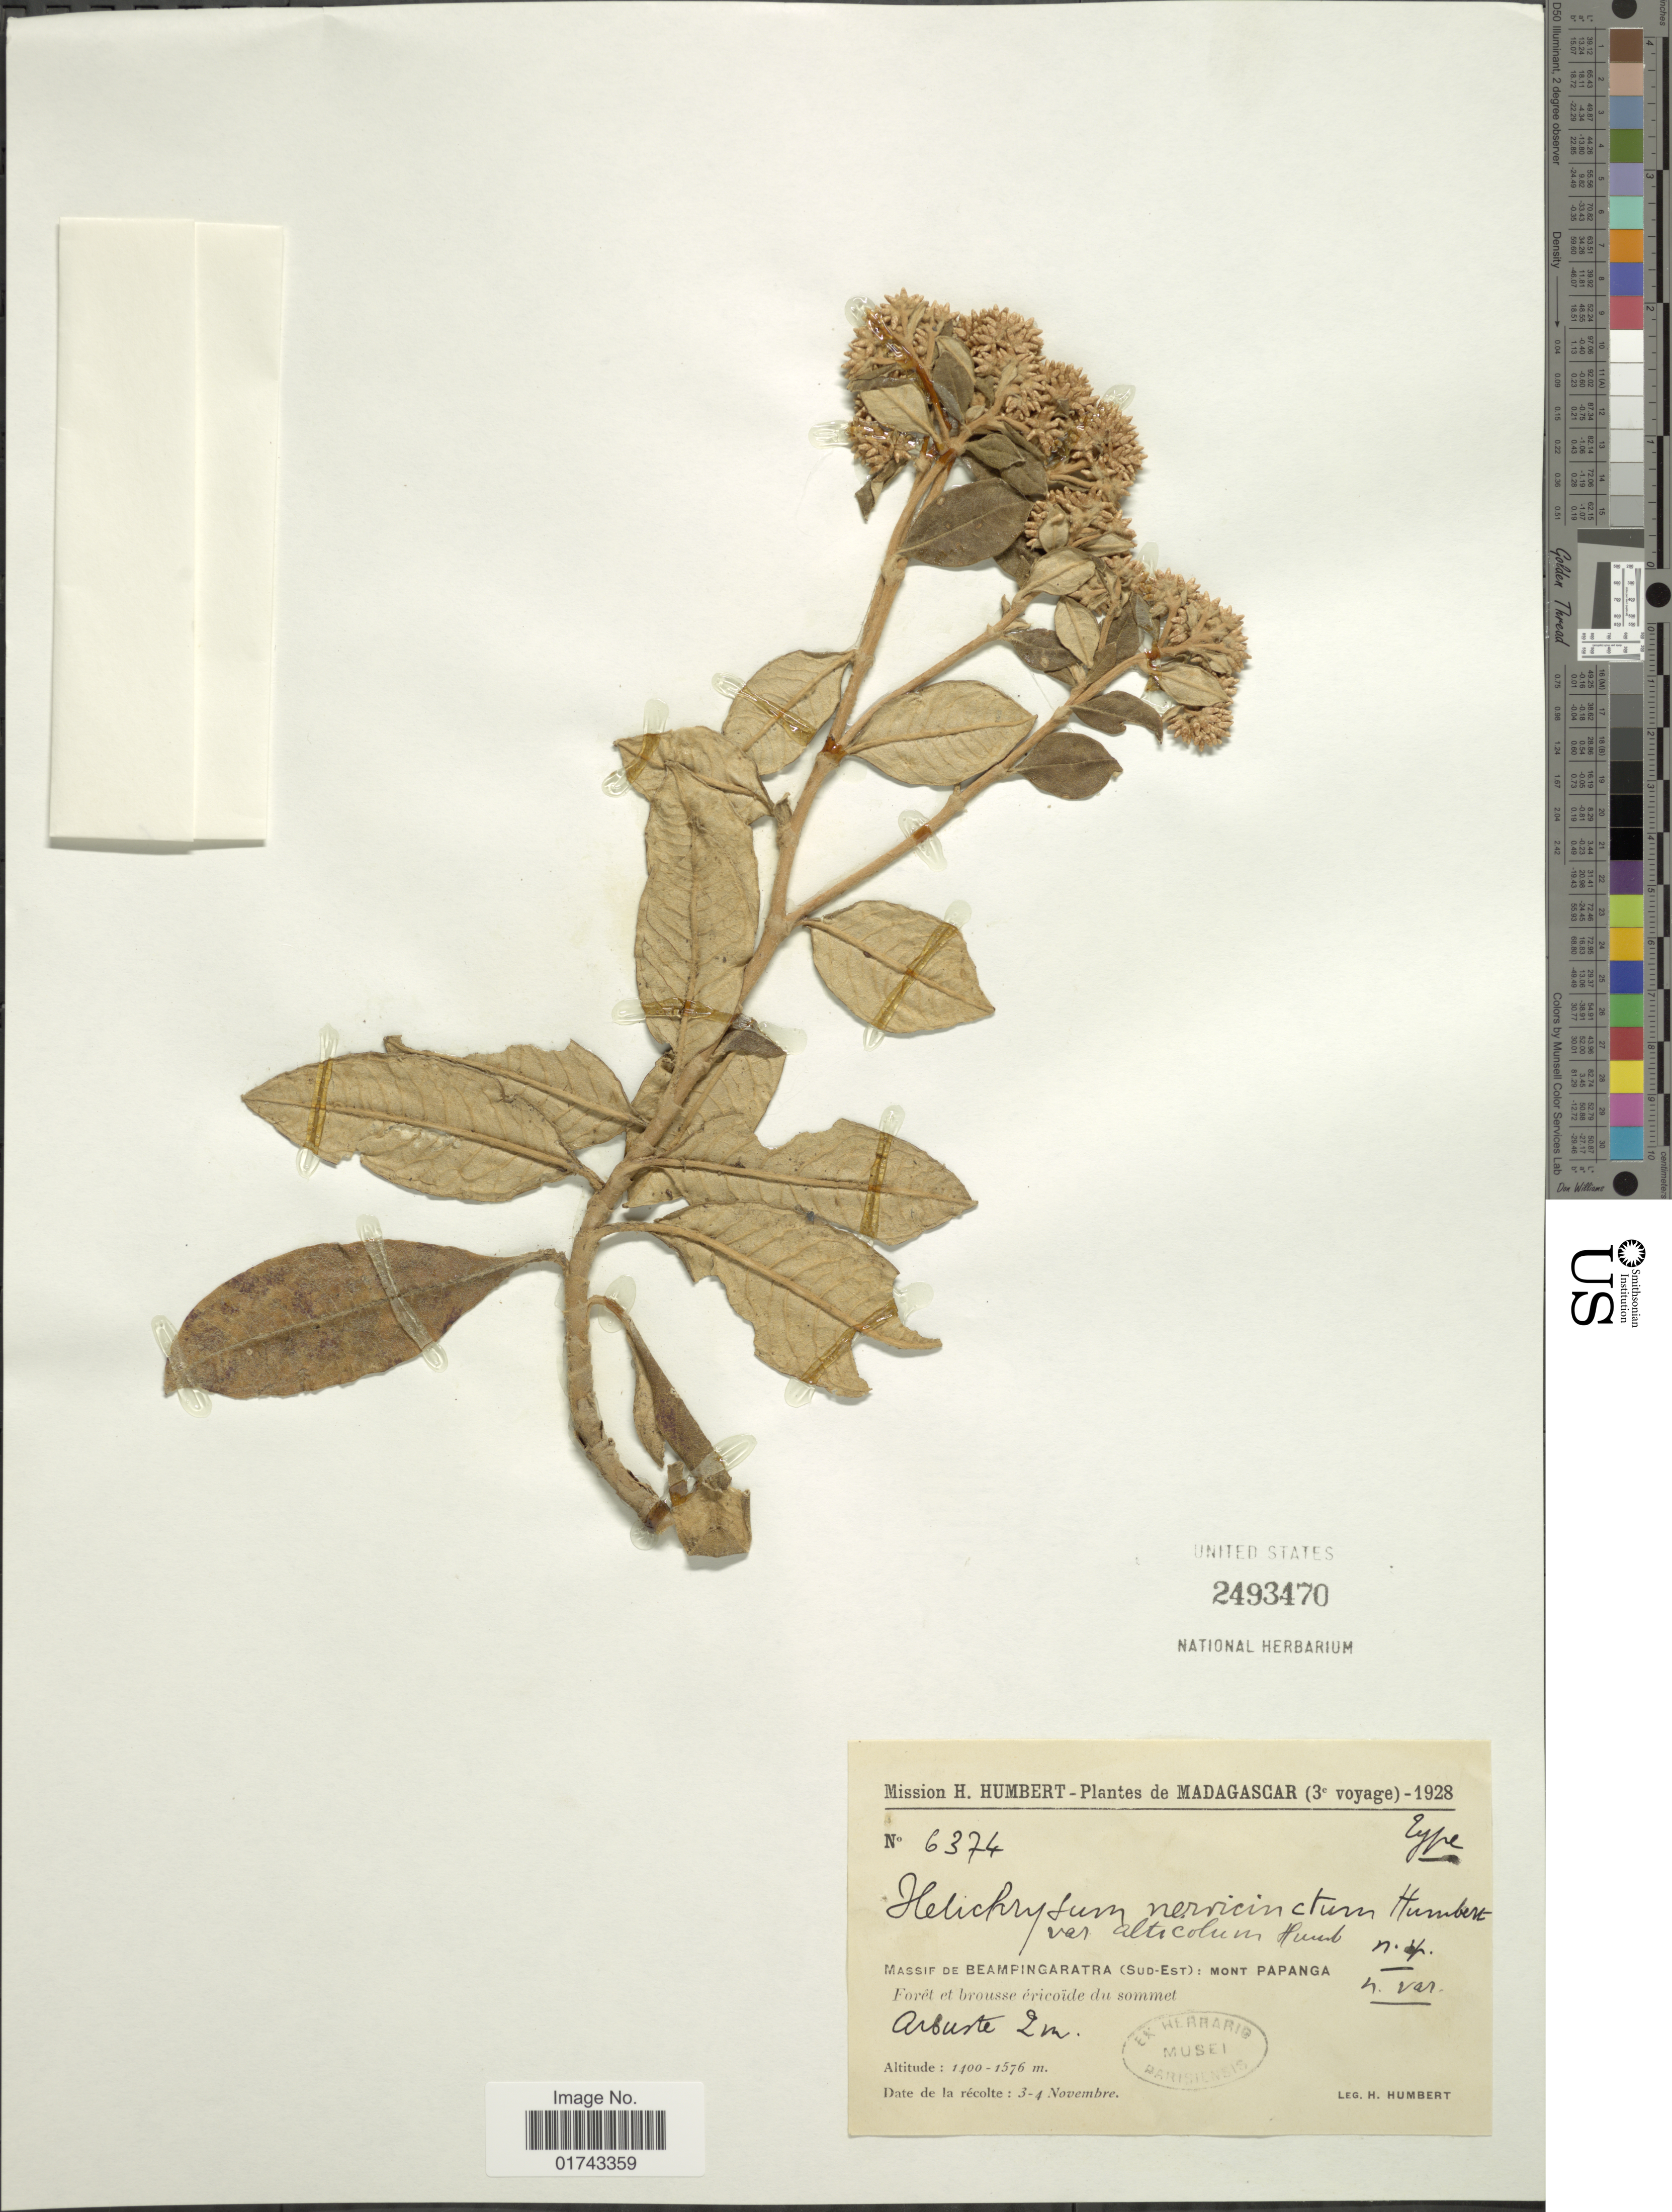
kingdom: Plantae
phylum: Tracheophyta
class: Magnoliopsida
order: Asterales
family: Asteraceae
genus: Helichrysum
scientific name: Helichrysum nervicinctum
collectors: H. Humbert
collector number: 6374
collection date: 1928-11-03/1928-11-04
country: Madagascar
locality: Massif de Beampingaratra (Sud-Est): Mont Papanga, Foret et brousse ericoide du sommet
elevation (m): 1400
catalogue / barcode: US 2493470